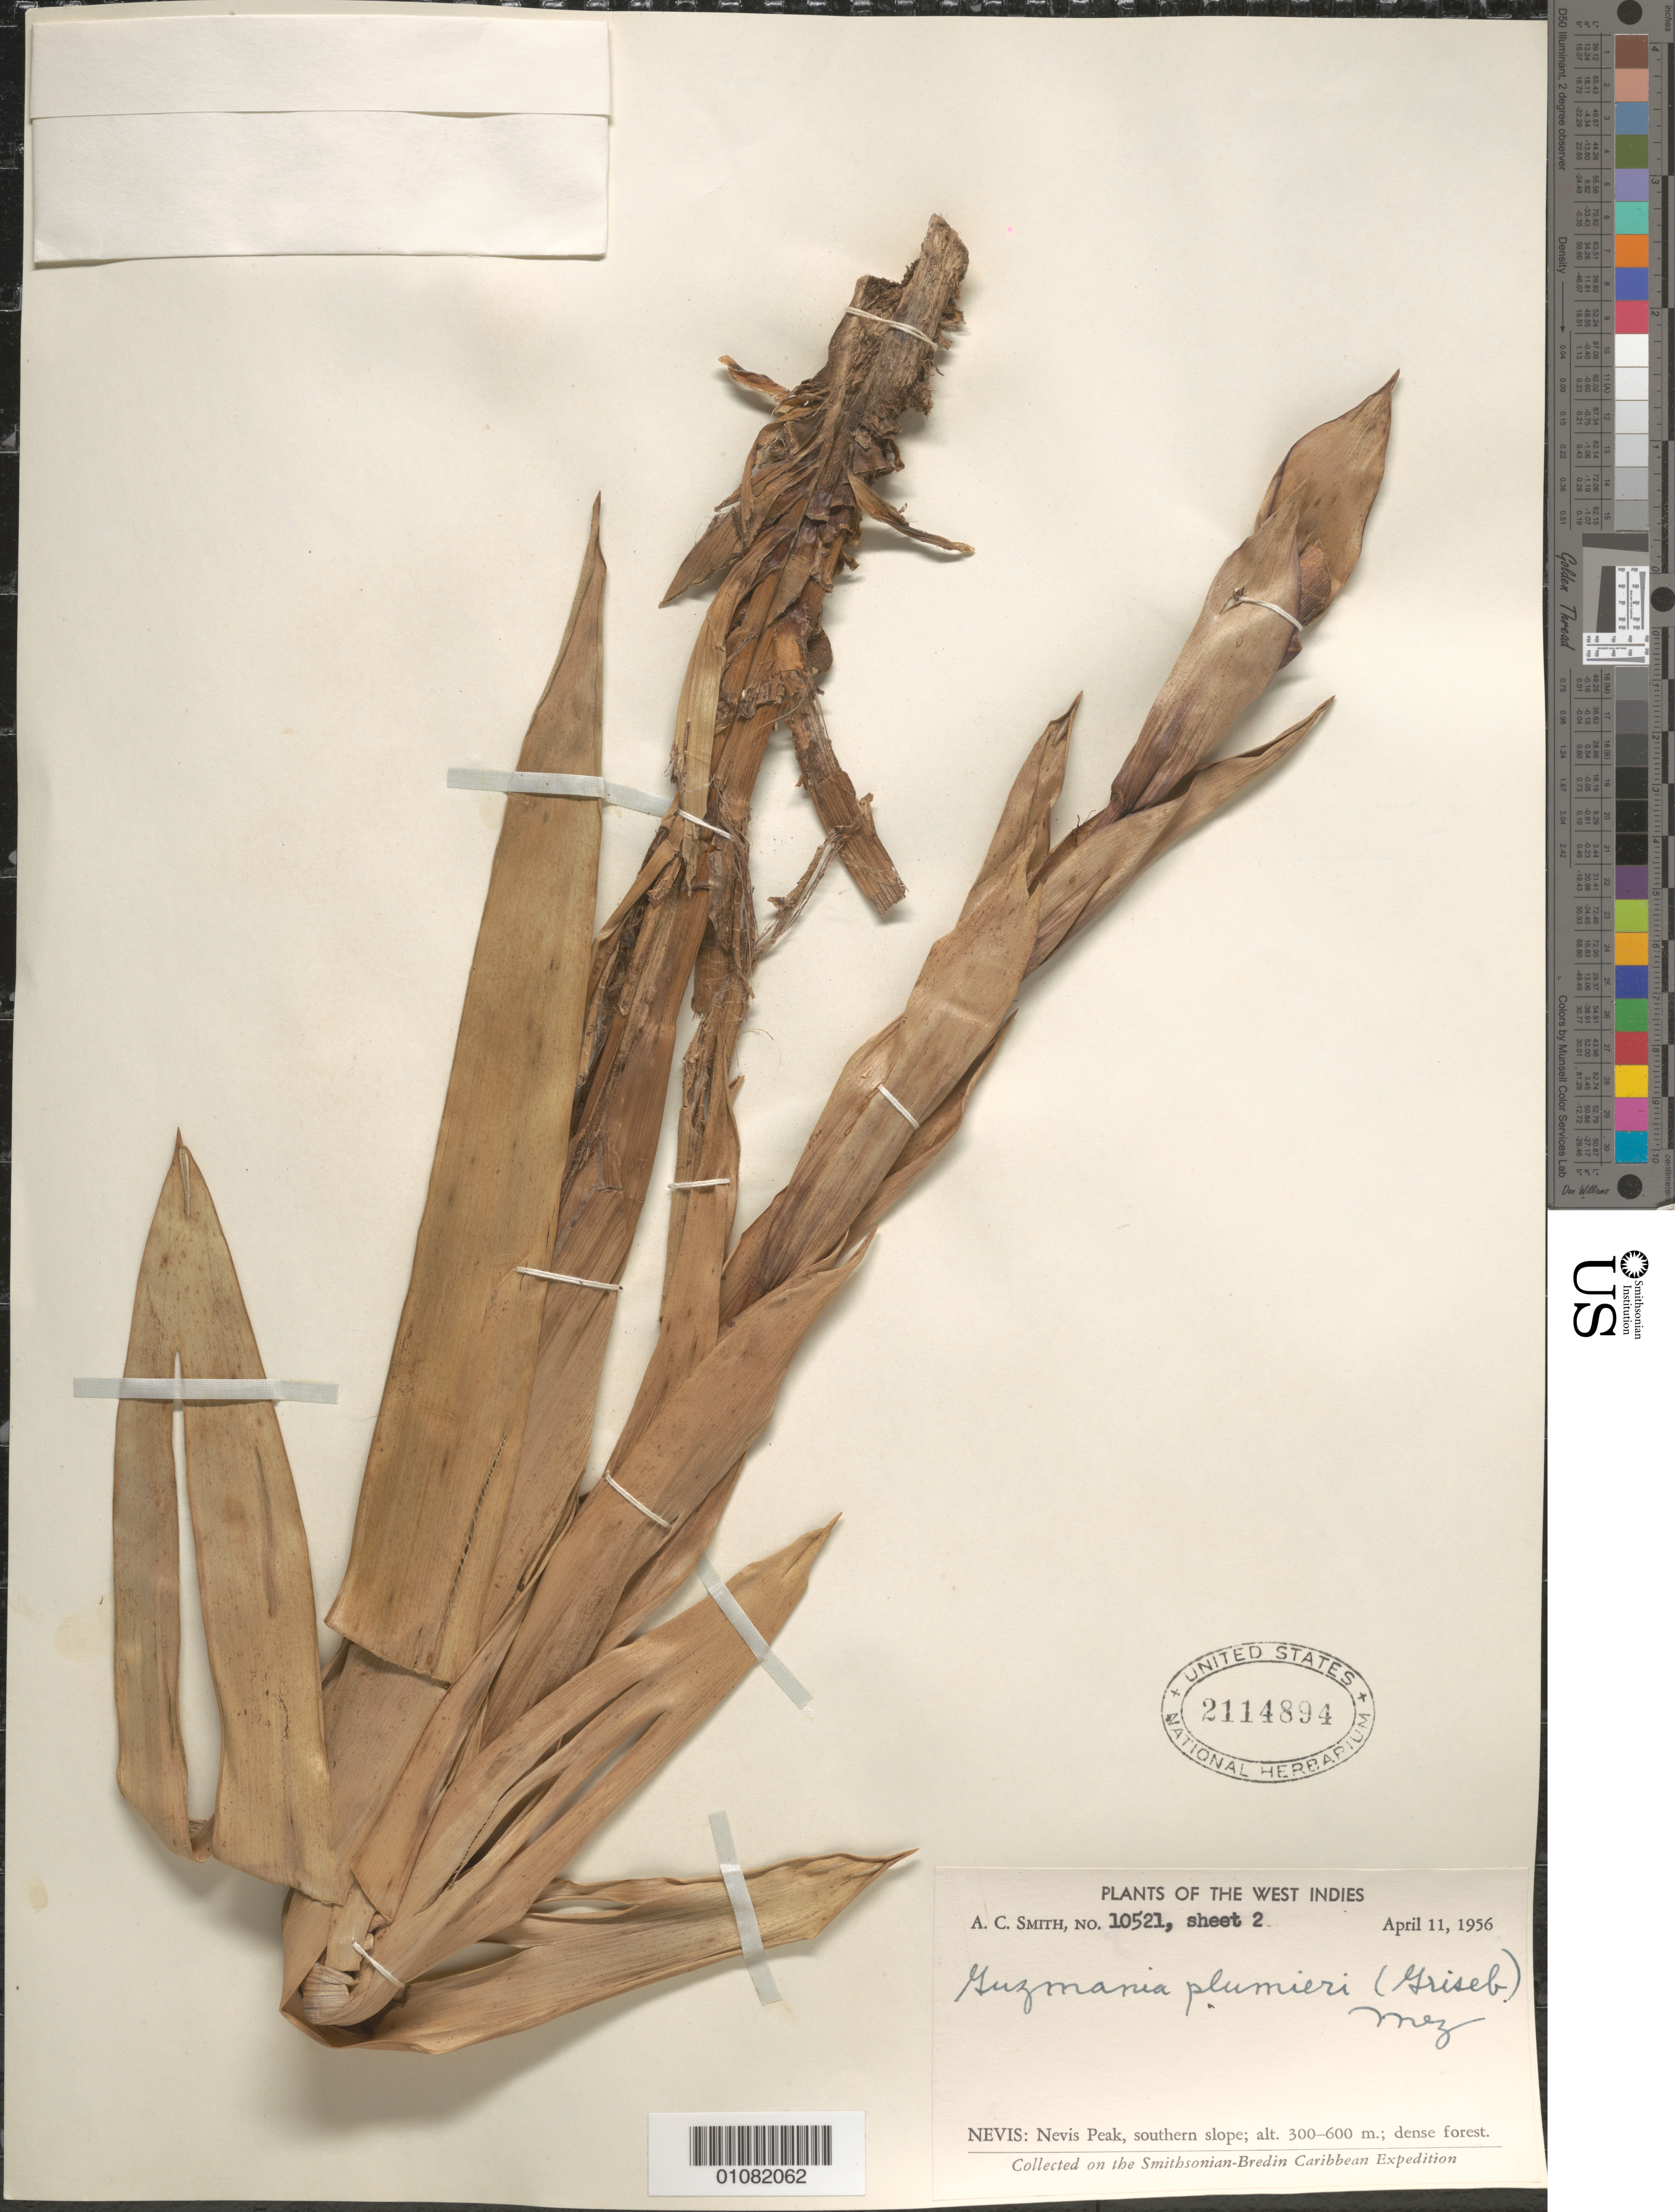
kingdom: Plantae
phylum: Tracheophyta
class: Liliopsida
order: Poales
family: Bromeliaceae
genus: Guzmania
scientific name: Guzmania plumieri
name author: (Griseb.) Mez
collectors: A. C. Smith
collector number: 10521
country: St. Christopher-Nevis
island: Nevis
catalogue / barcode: US 2114894